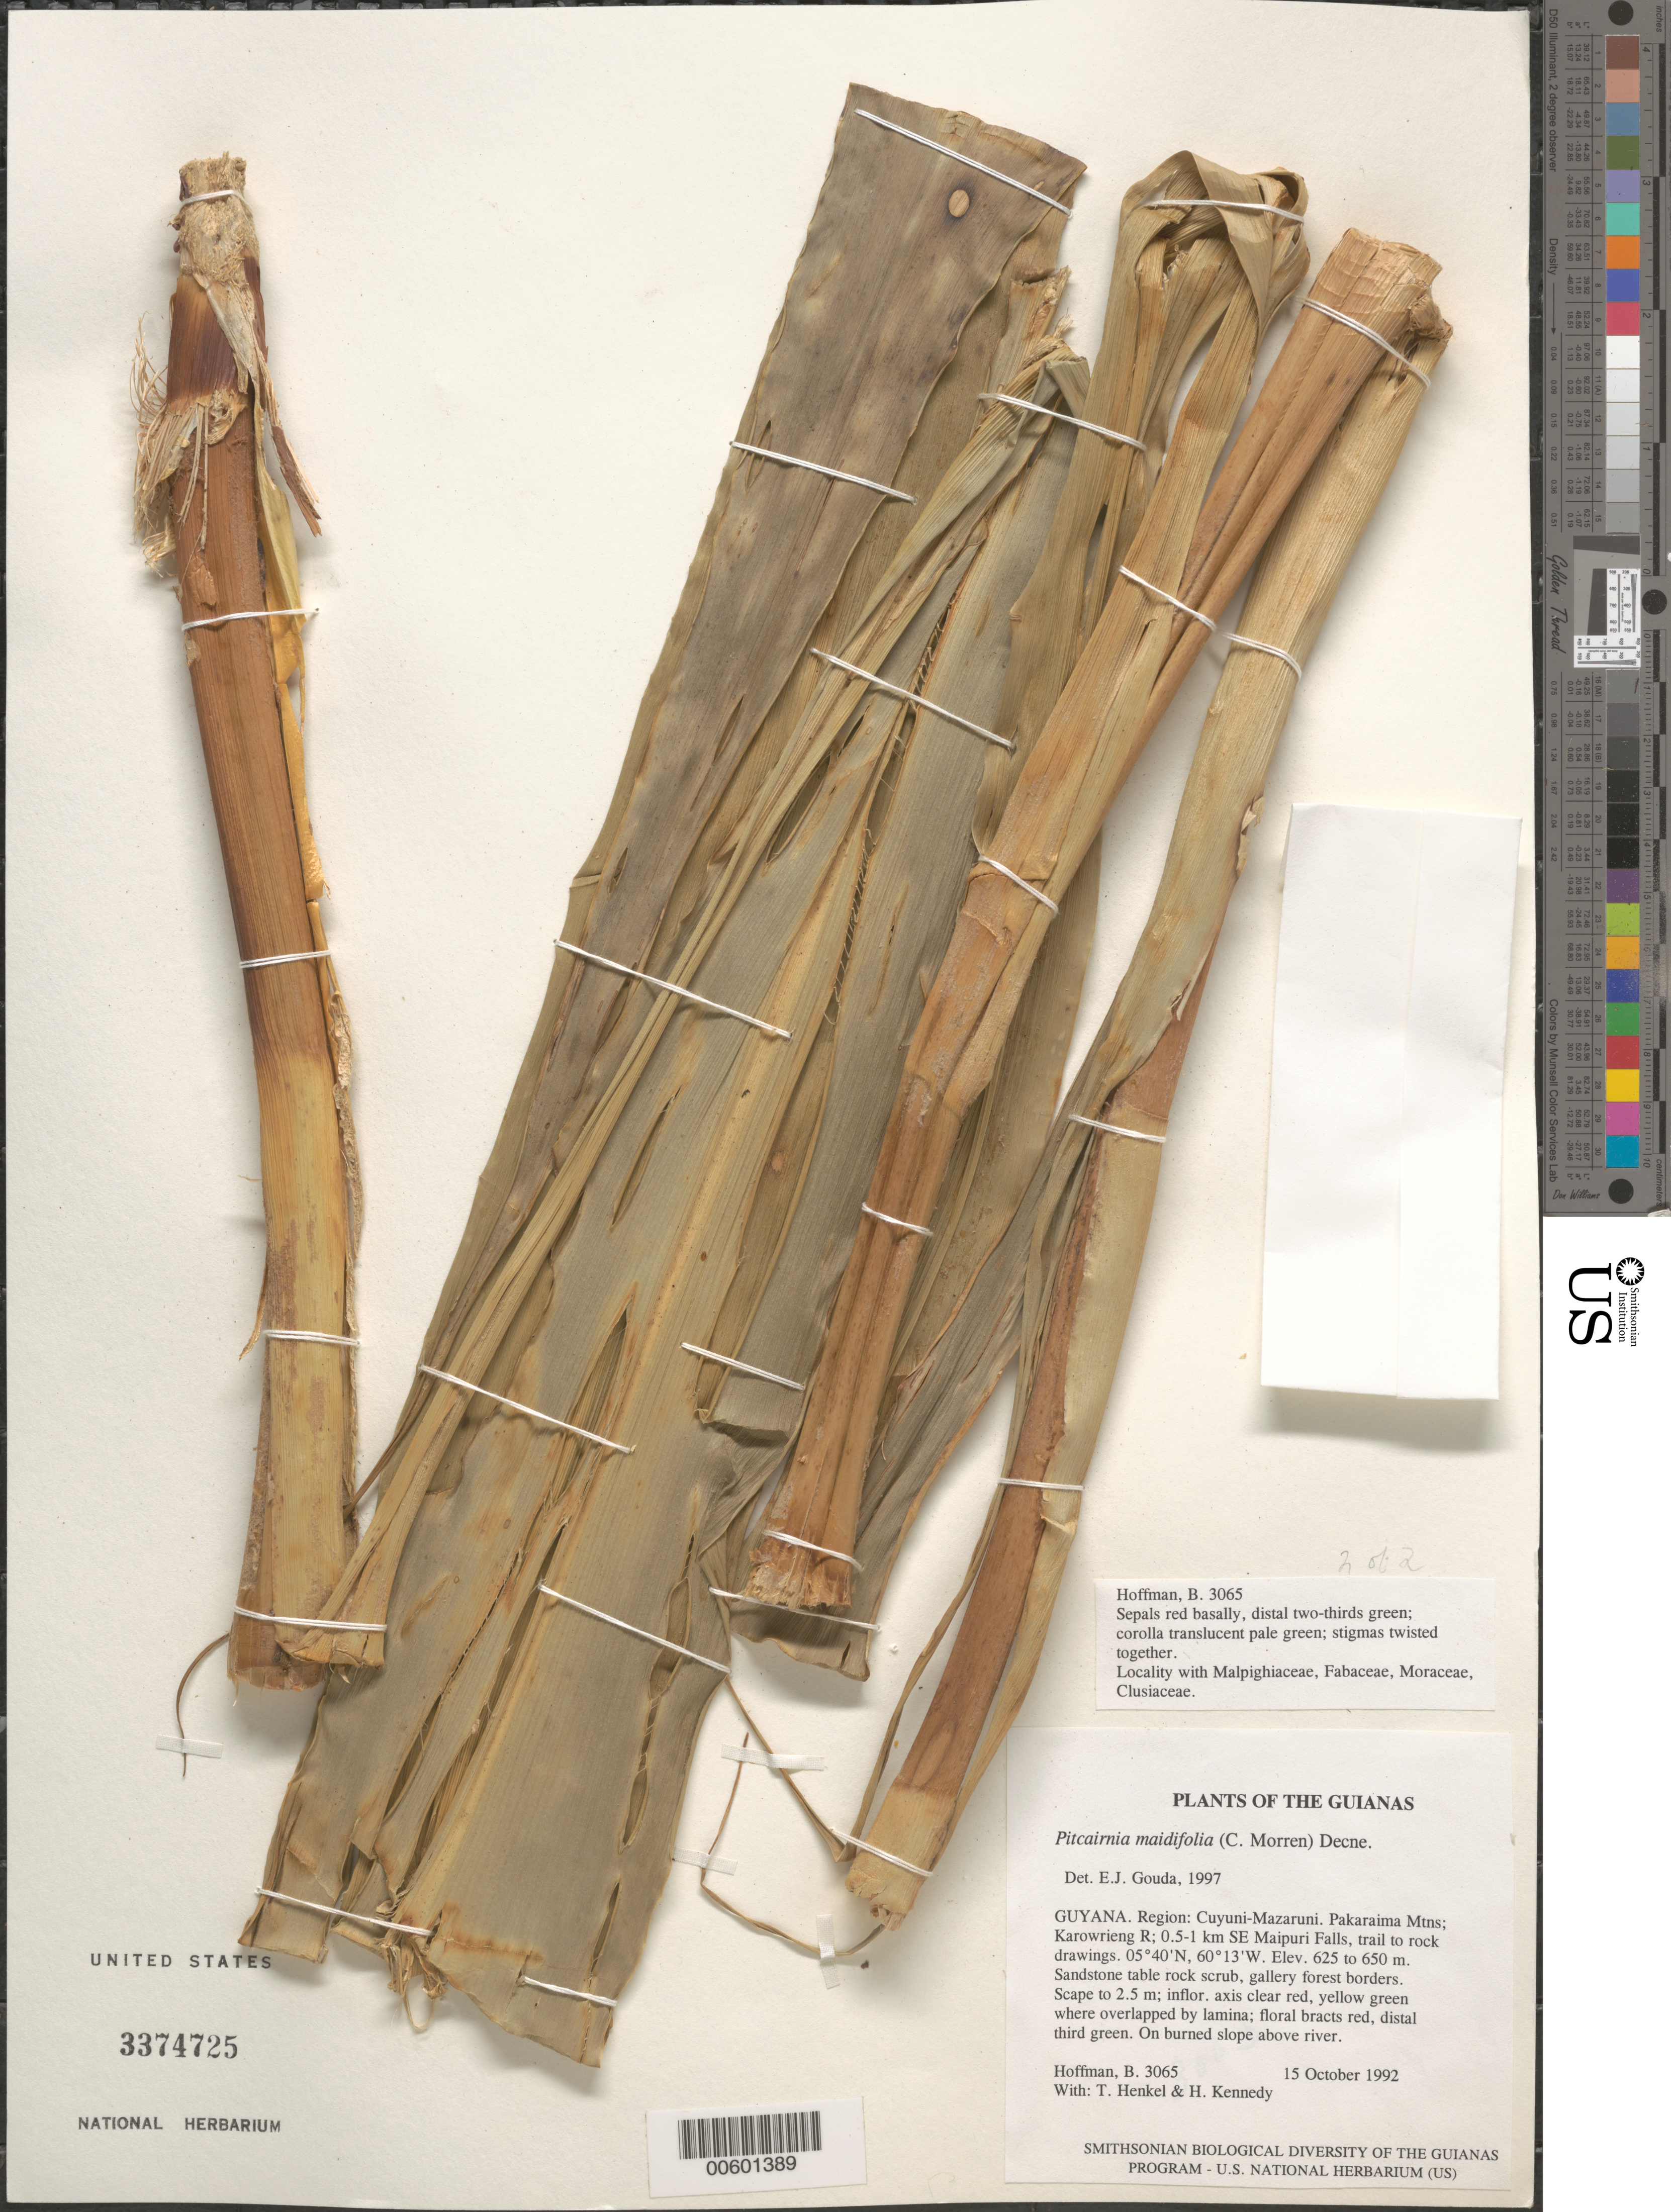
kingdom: Plantae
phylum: Tracheophyta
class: Liliopsida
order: Poales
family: Bromeliaceae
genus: Pitcairnia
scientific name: Pitcairnia maidifolia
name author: (C. Morren) Decne. ex Planch.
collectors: B. Hoffman, T. Henkel & H. Kennedy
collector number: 3065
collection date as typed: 15 October 1992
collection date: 1992-10-15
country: Guyana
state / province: Cuyuni-Mazaruni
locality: Pakaraima Mountains; Karowrieng River; 0.5-1 km SE of Maipuri Falls, trail to rock drawings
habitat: Sandstone table rock scrub, gallery forest borders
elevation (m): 625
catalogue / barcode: US 3374725